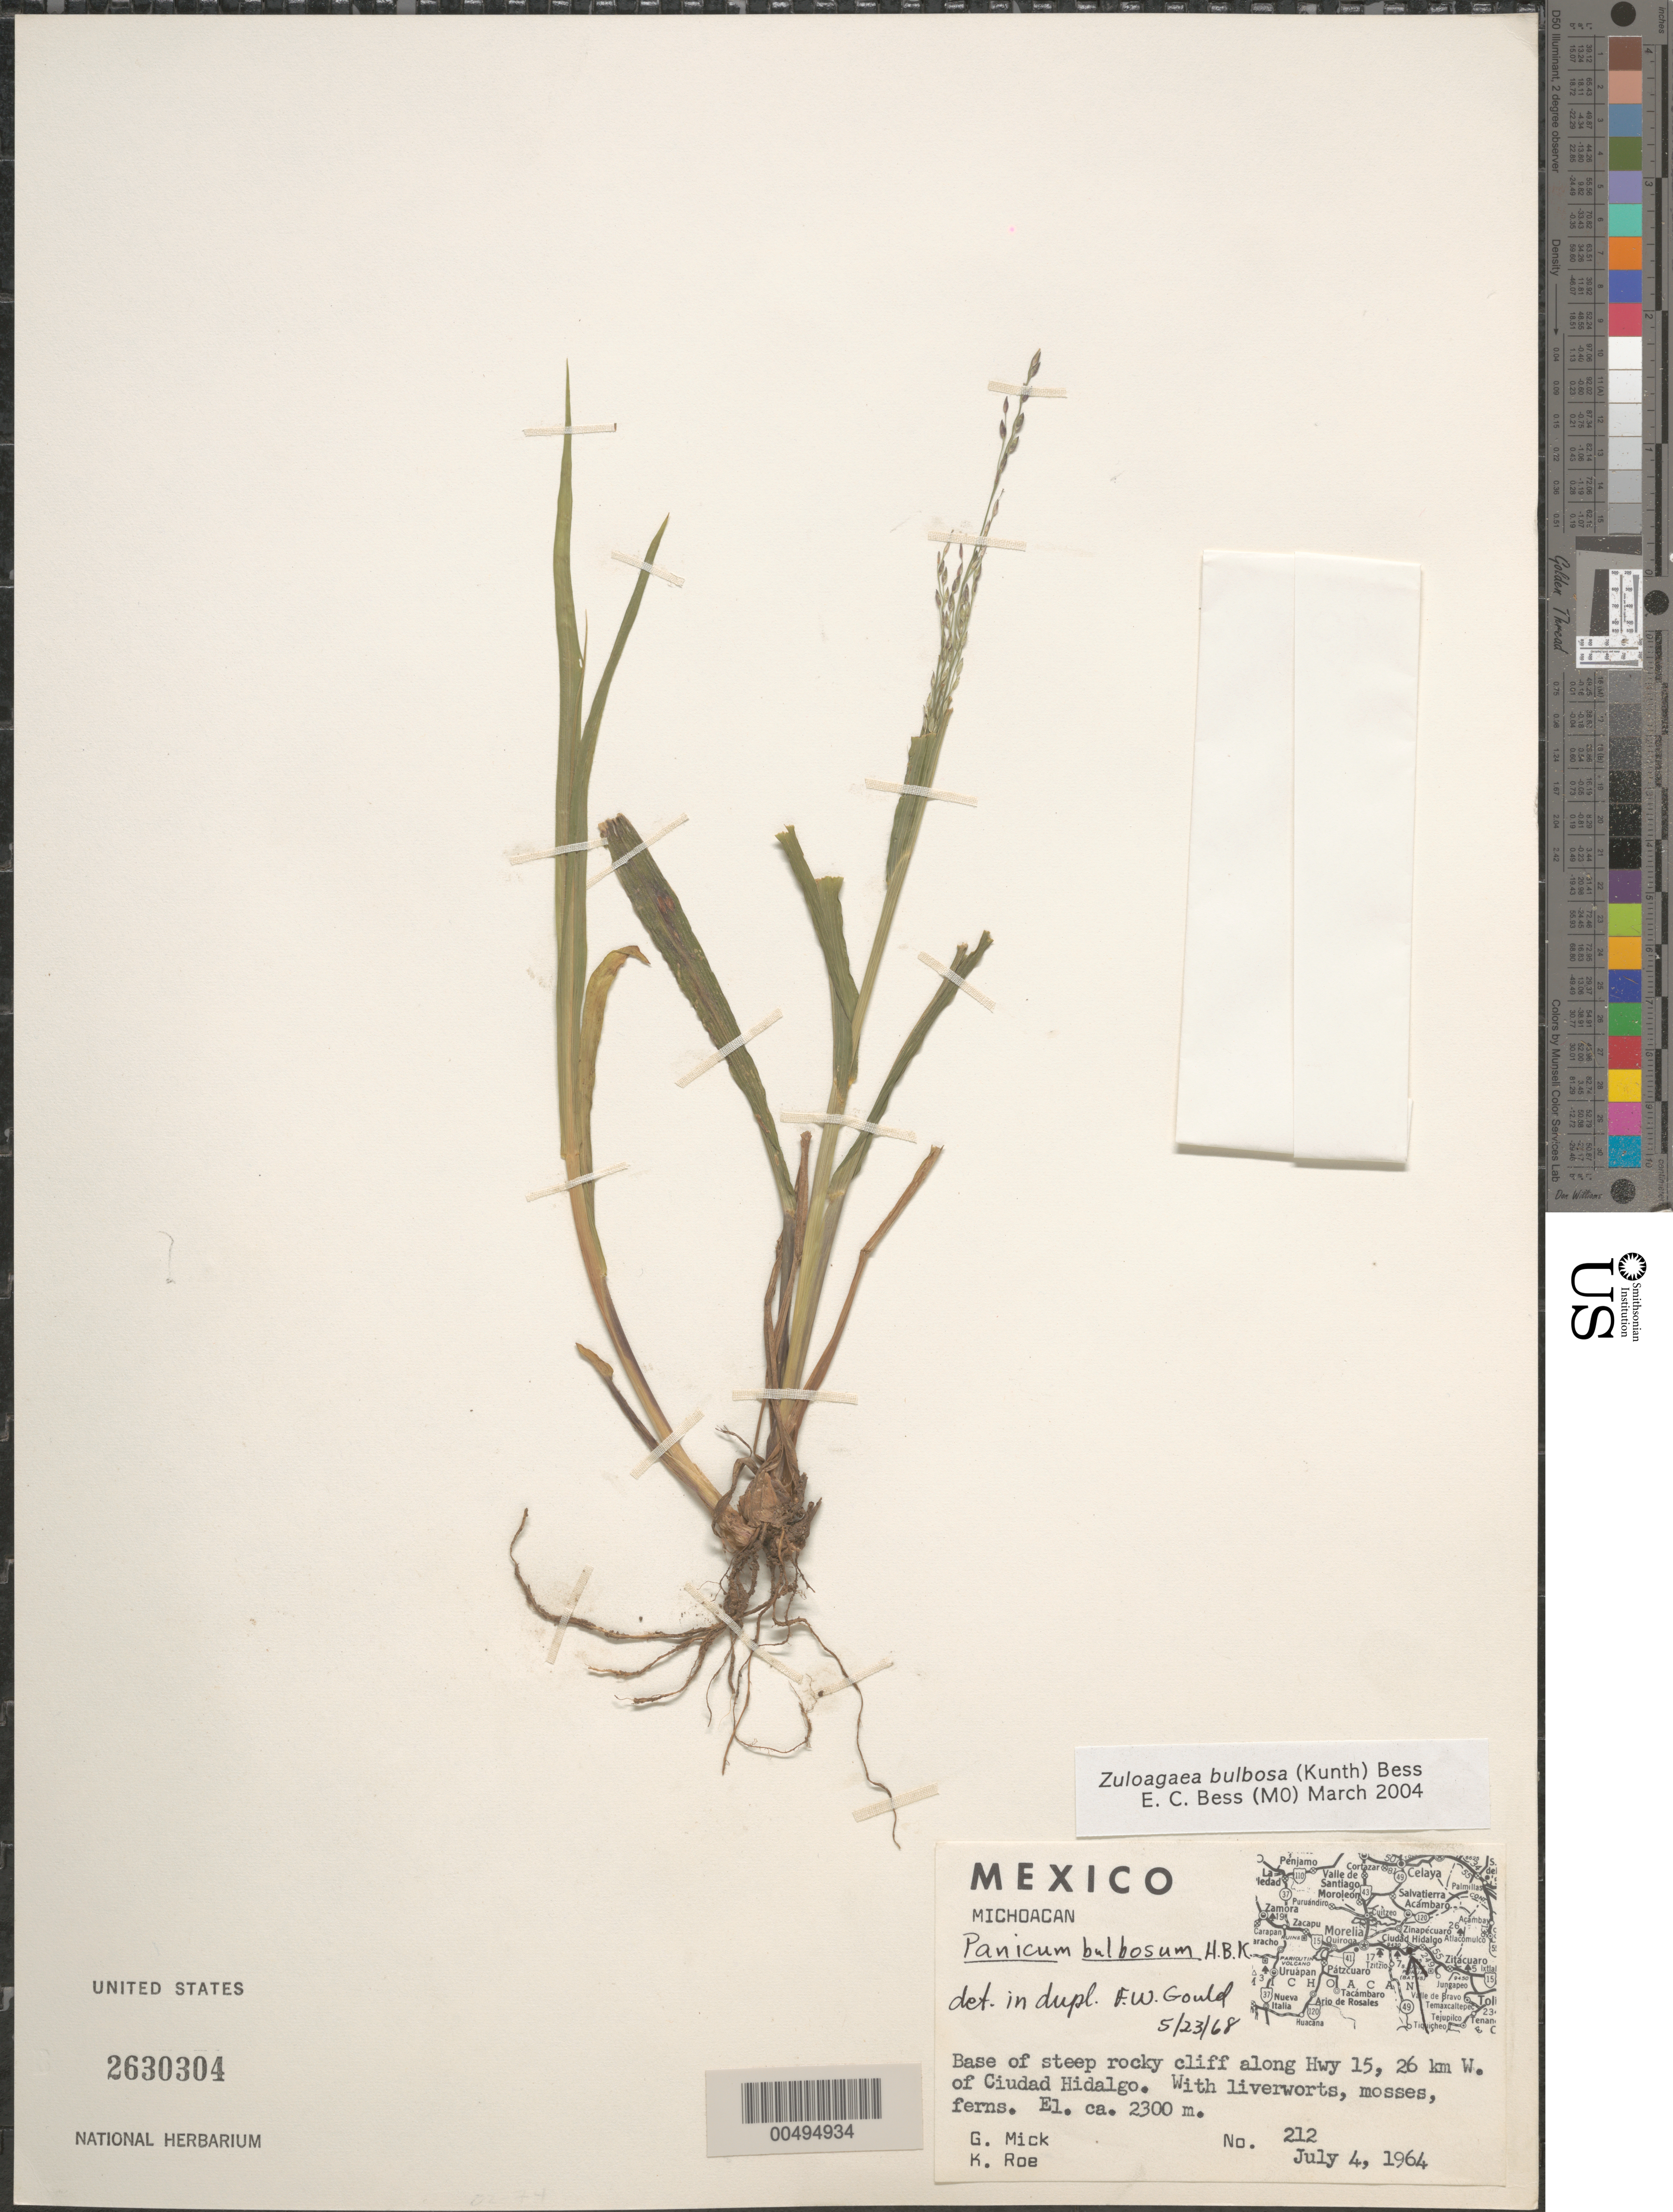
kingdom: Plantae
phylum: Tracheophyta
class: Liliopsida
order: Poales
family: Poaceae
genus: Panicum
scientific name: Panicum bulbosum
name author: Kunth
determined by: Gould, F. W.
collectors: G. Mick & K. E. Roe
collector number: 212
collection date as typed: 4 Jul 1964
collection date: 1964-07-04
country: Mexico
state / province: Michoacán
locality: Along Hwy 15, 26 km W of Ciudad Hidalgo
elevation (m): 2300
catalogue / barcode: US 2630304